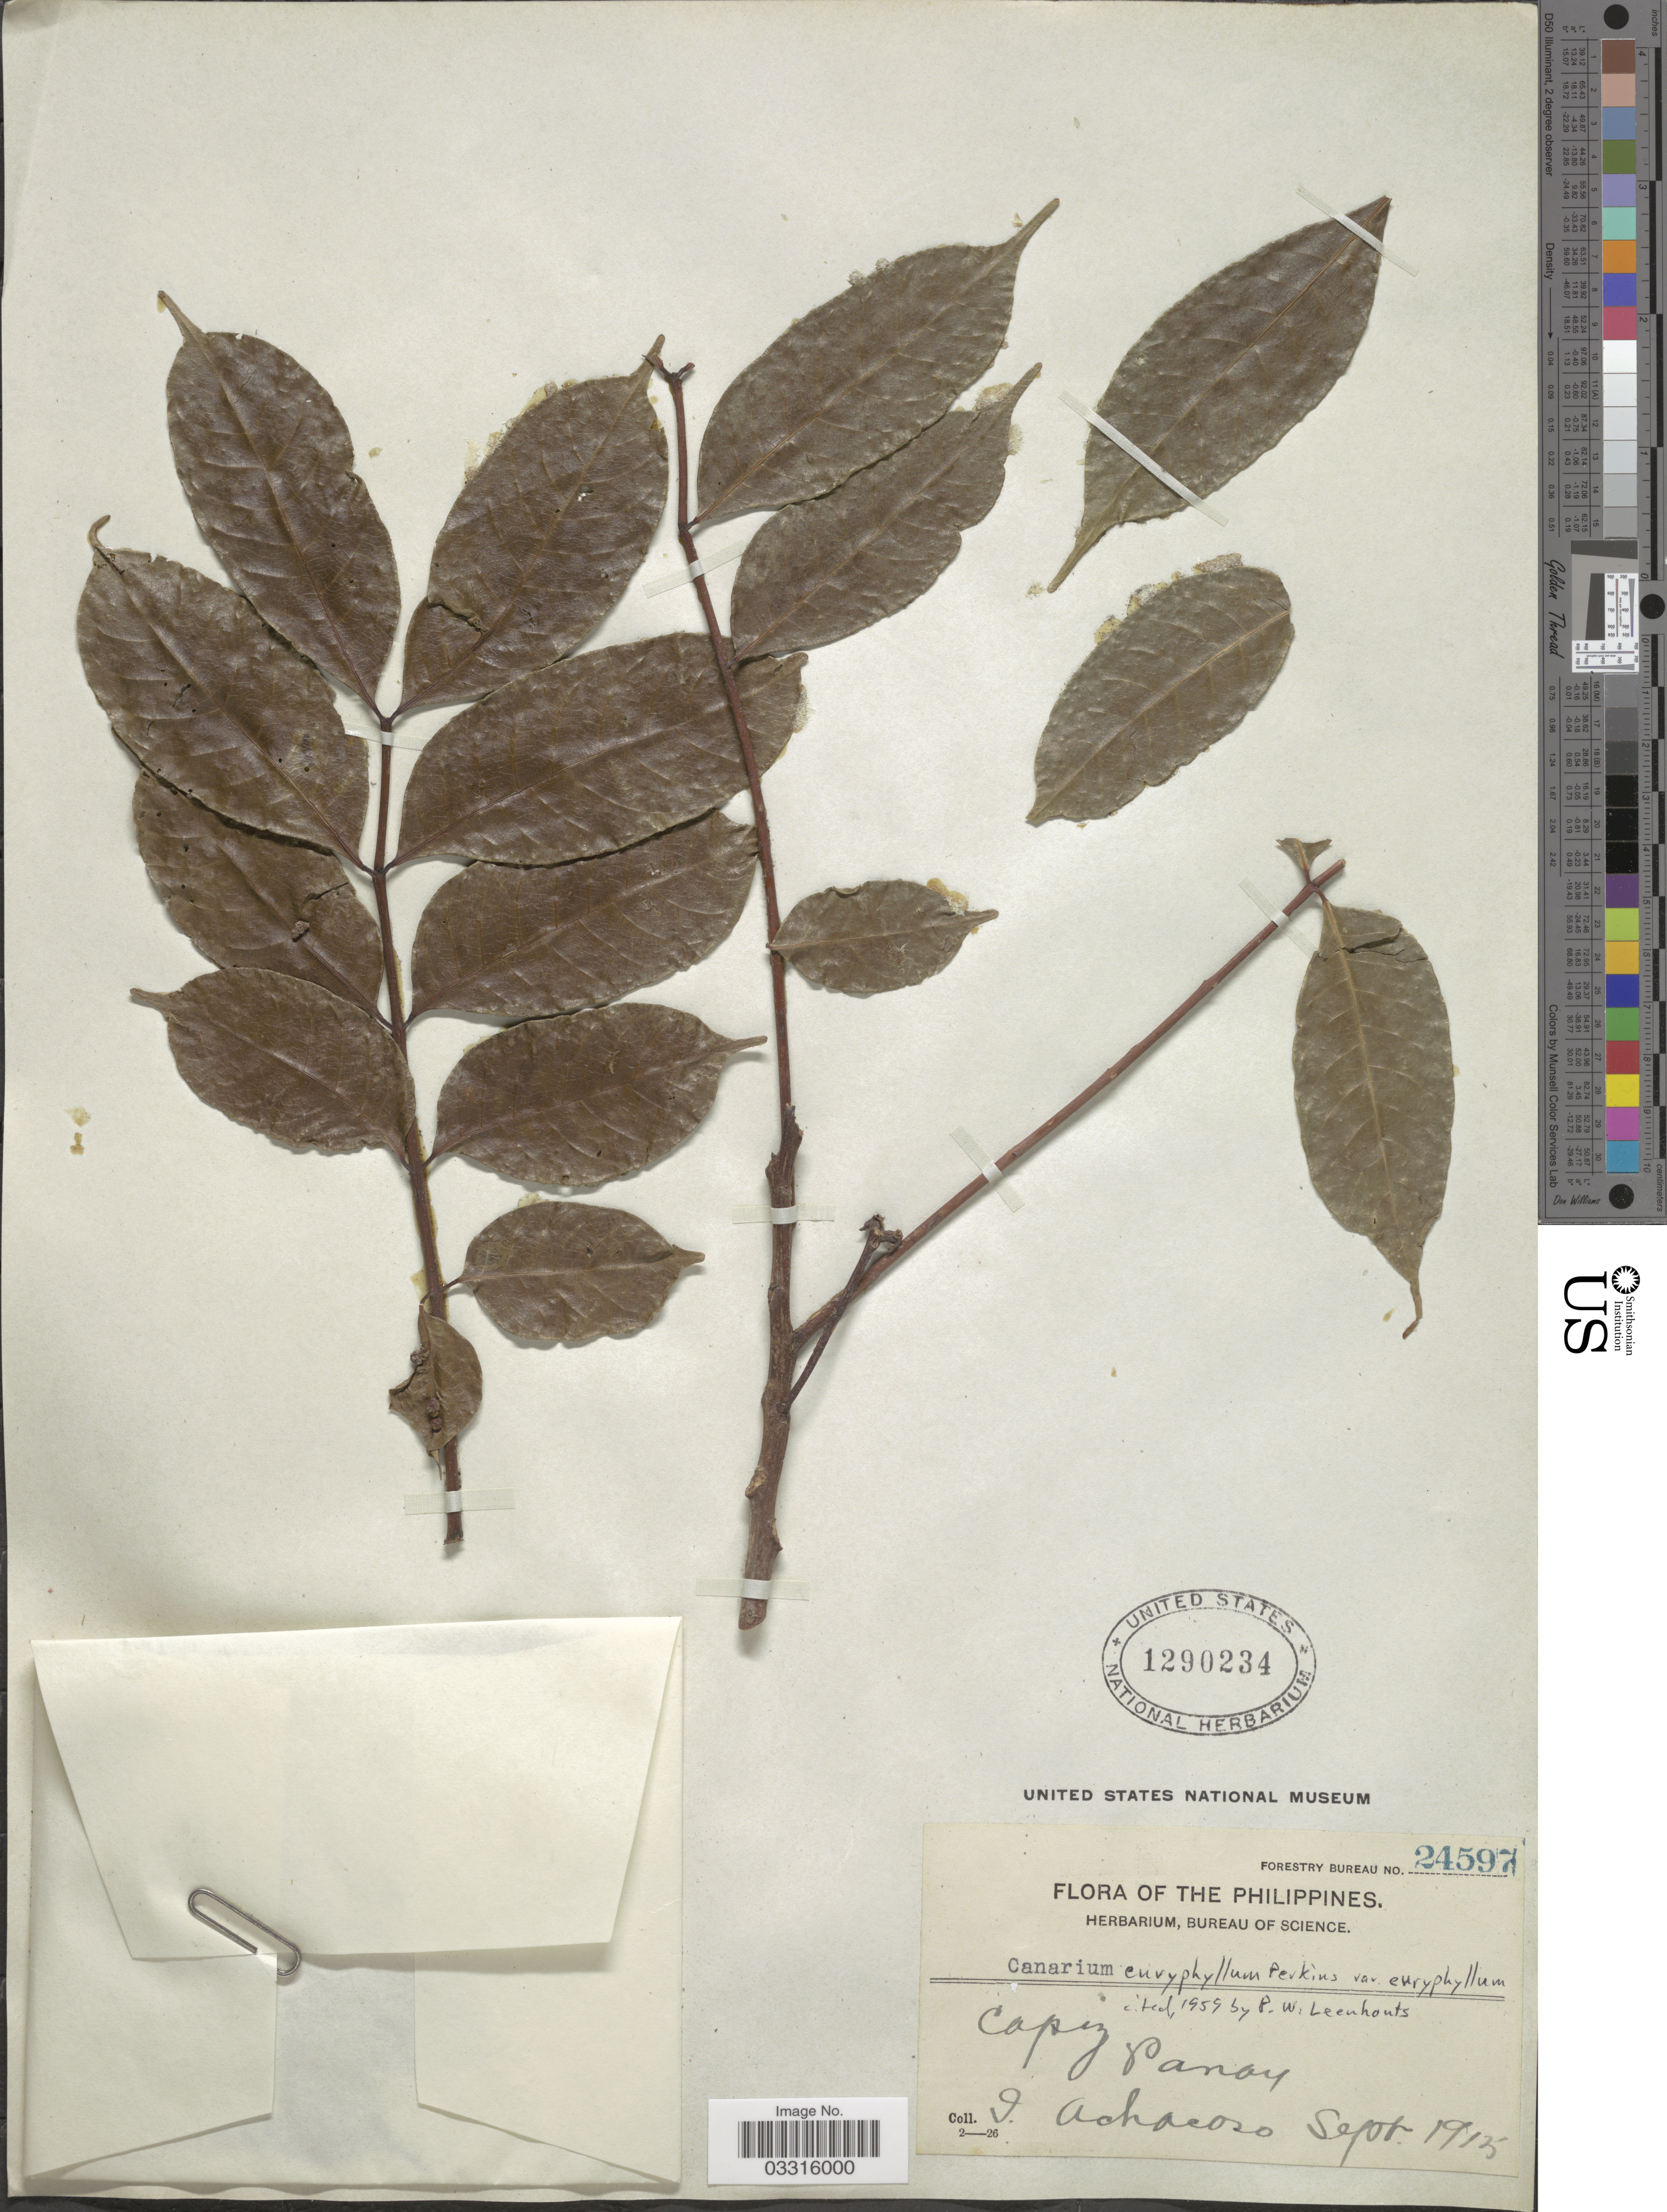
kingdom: Plantae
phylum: Tracheophyta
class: Magnoliopsida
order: Sapindales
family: Burseraceae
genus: Canarium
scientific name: Canarium euryphyllum var. euryphyllum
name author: G. Perkins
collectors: I. Achacoso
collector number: Forestry Bureau 24597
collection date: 1915-09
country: Philippines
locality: Capiz, Panay.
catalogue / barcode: US 1290234